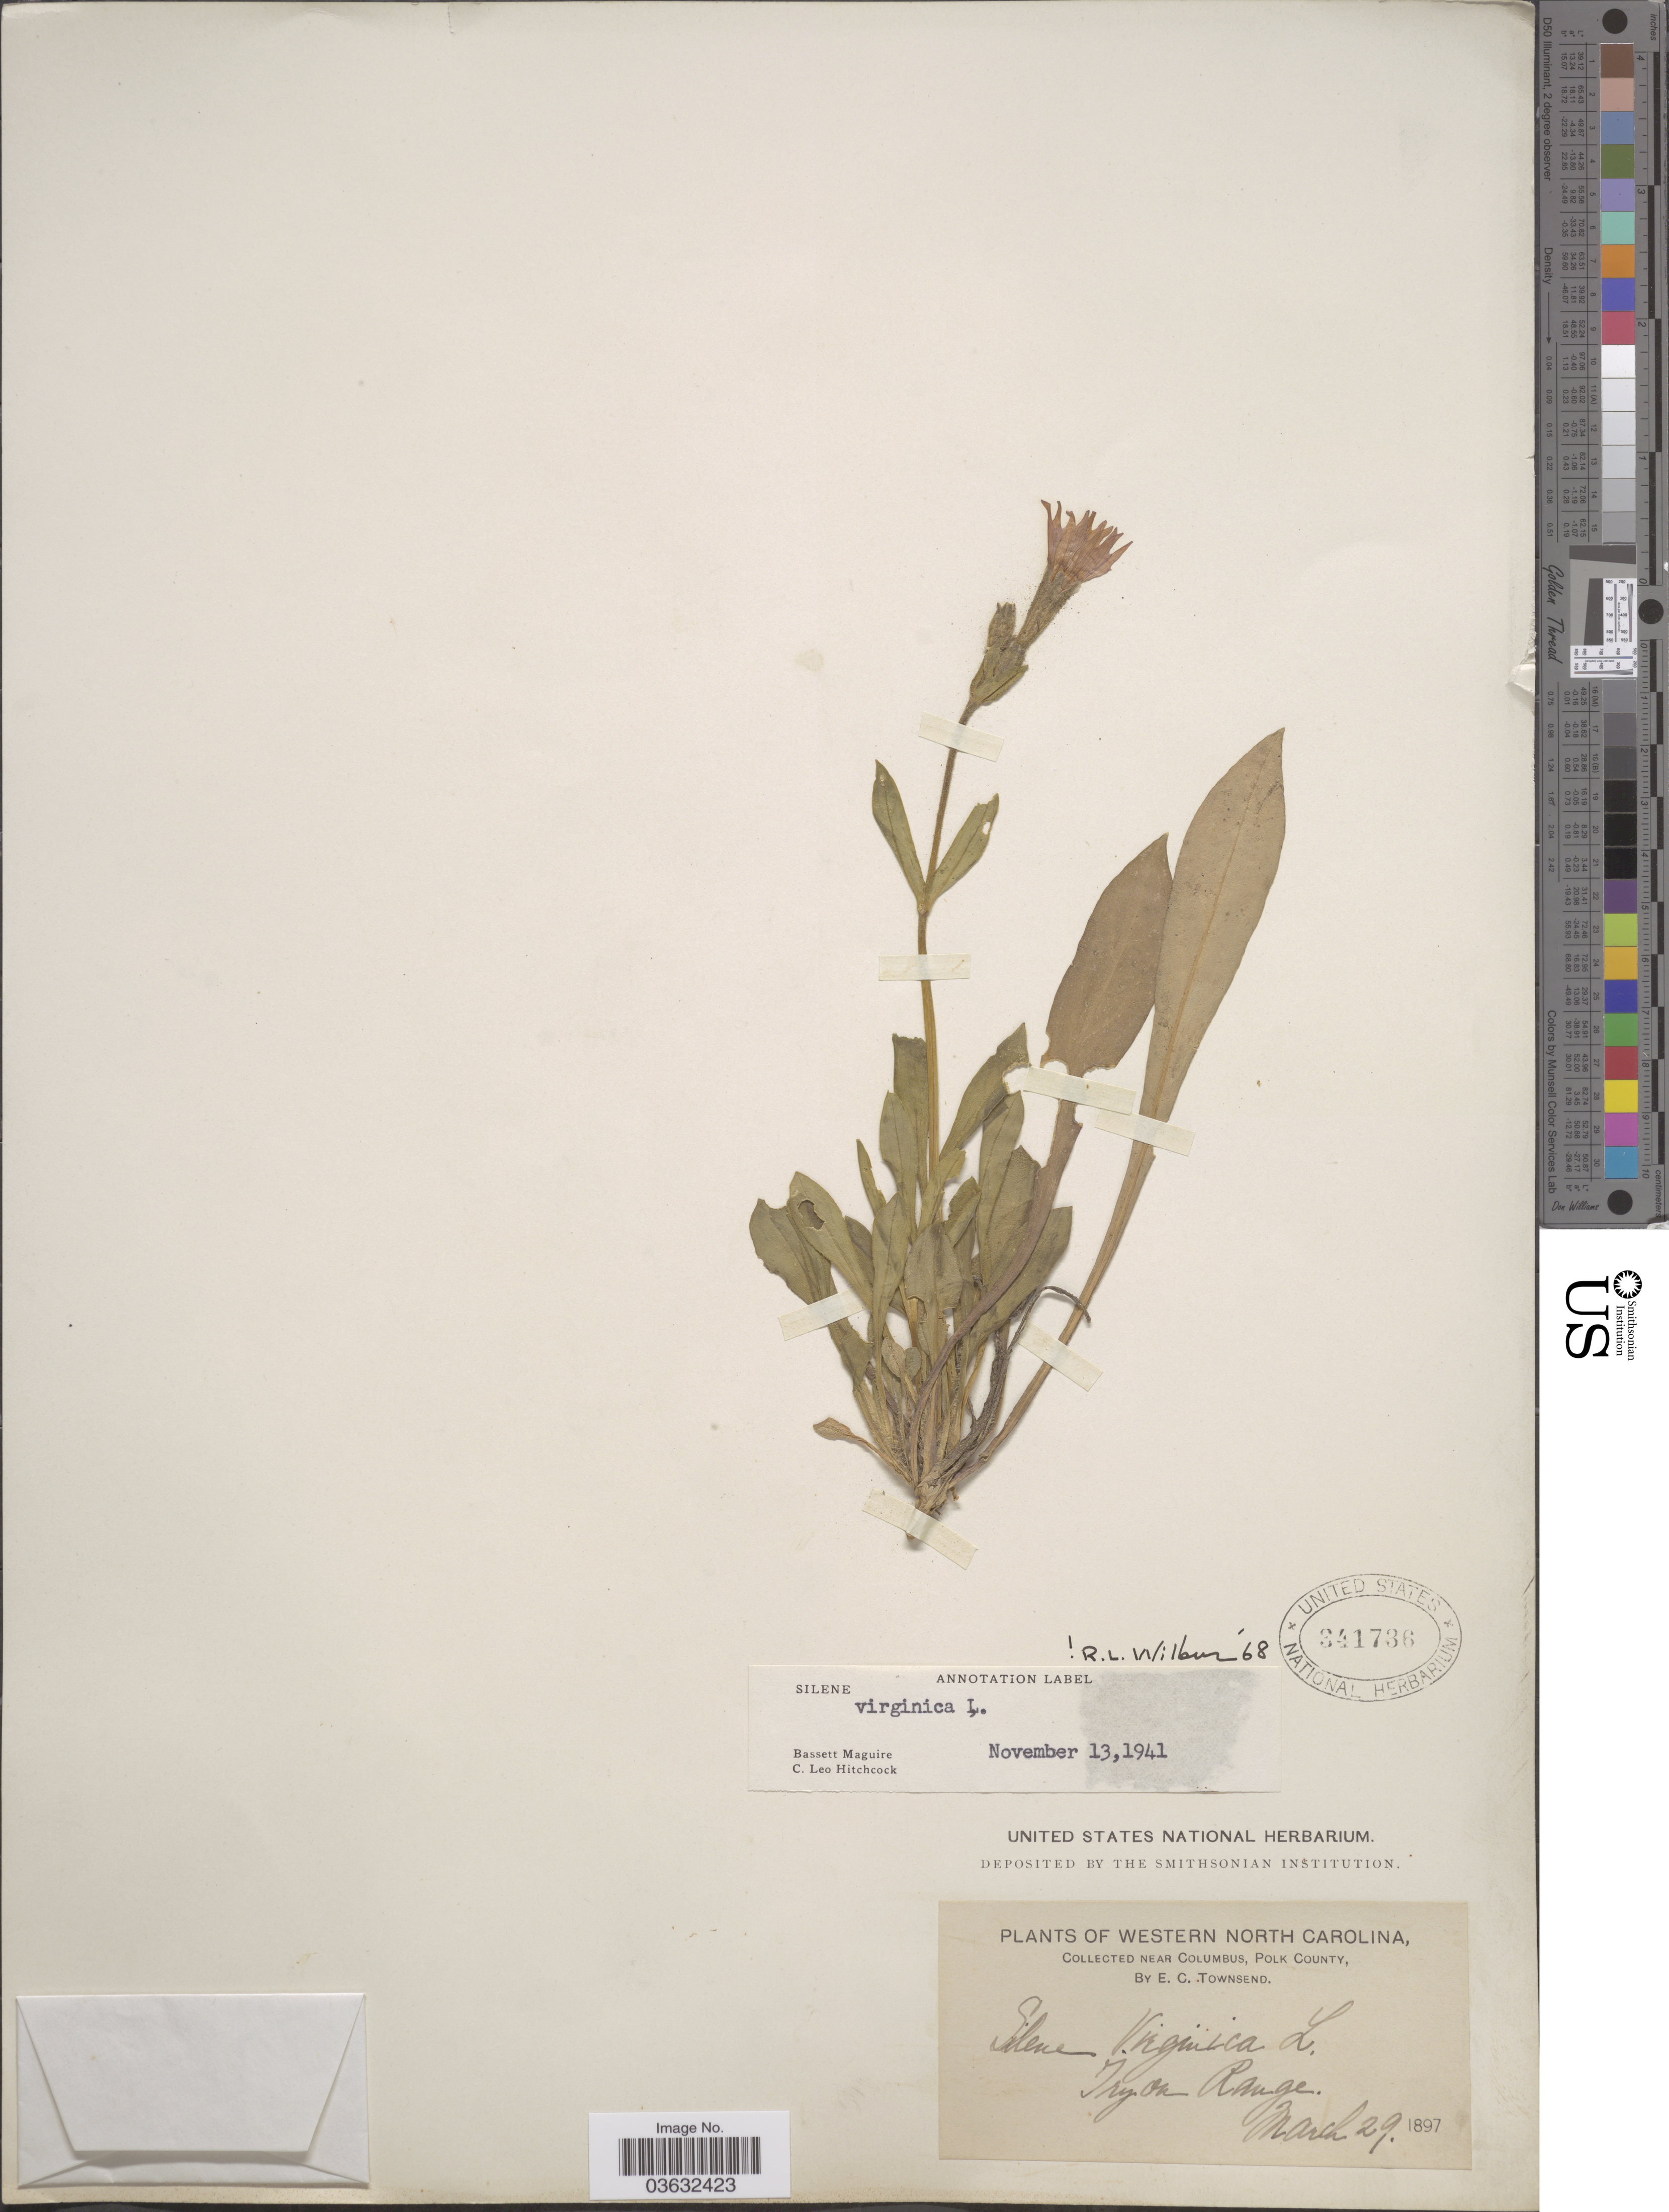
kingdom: Plantae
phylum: Tracheophyta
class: Magnoliopsida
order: Caryophyllales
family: Caryophyllaceae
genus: Silene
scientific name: Silene virginica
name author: L.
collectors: E. C. Townsend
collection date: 1897-03-29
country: United States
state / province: North Carolina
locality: Western North Carolina, near Columbus, Polk County. Tryon Range.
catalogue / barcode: US 341736